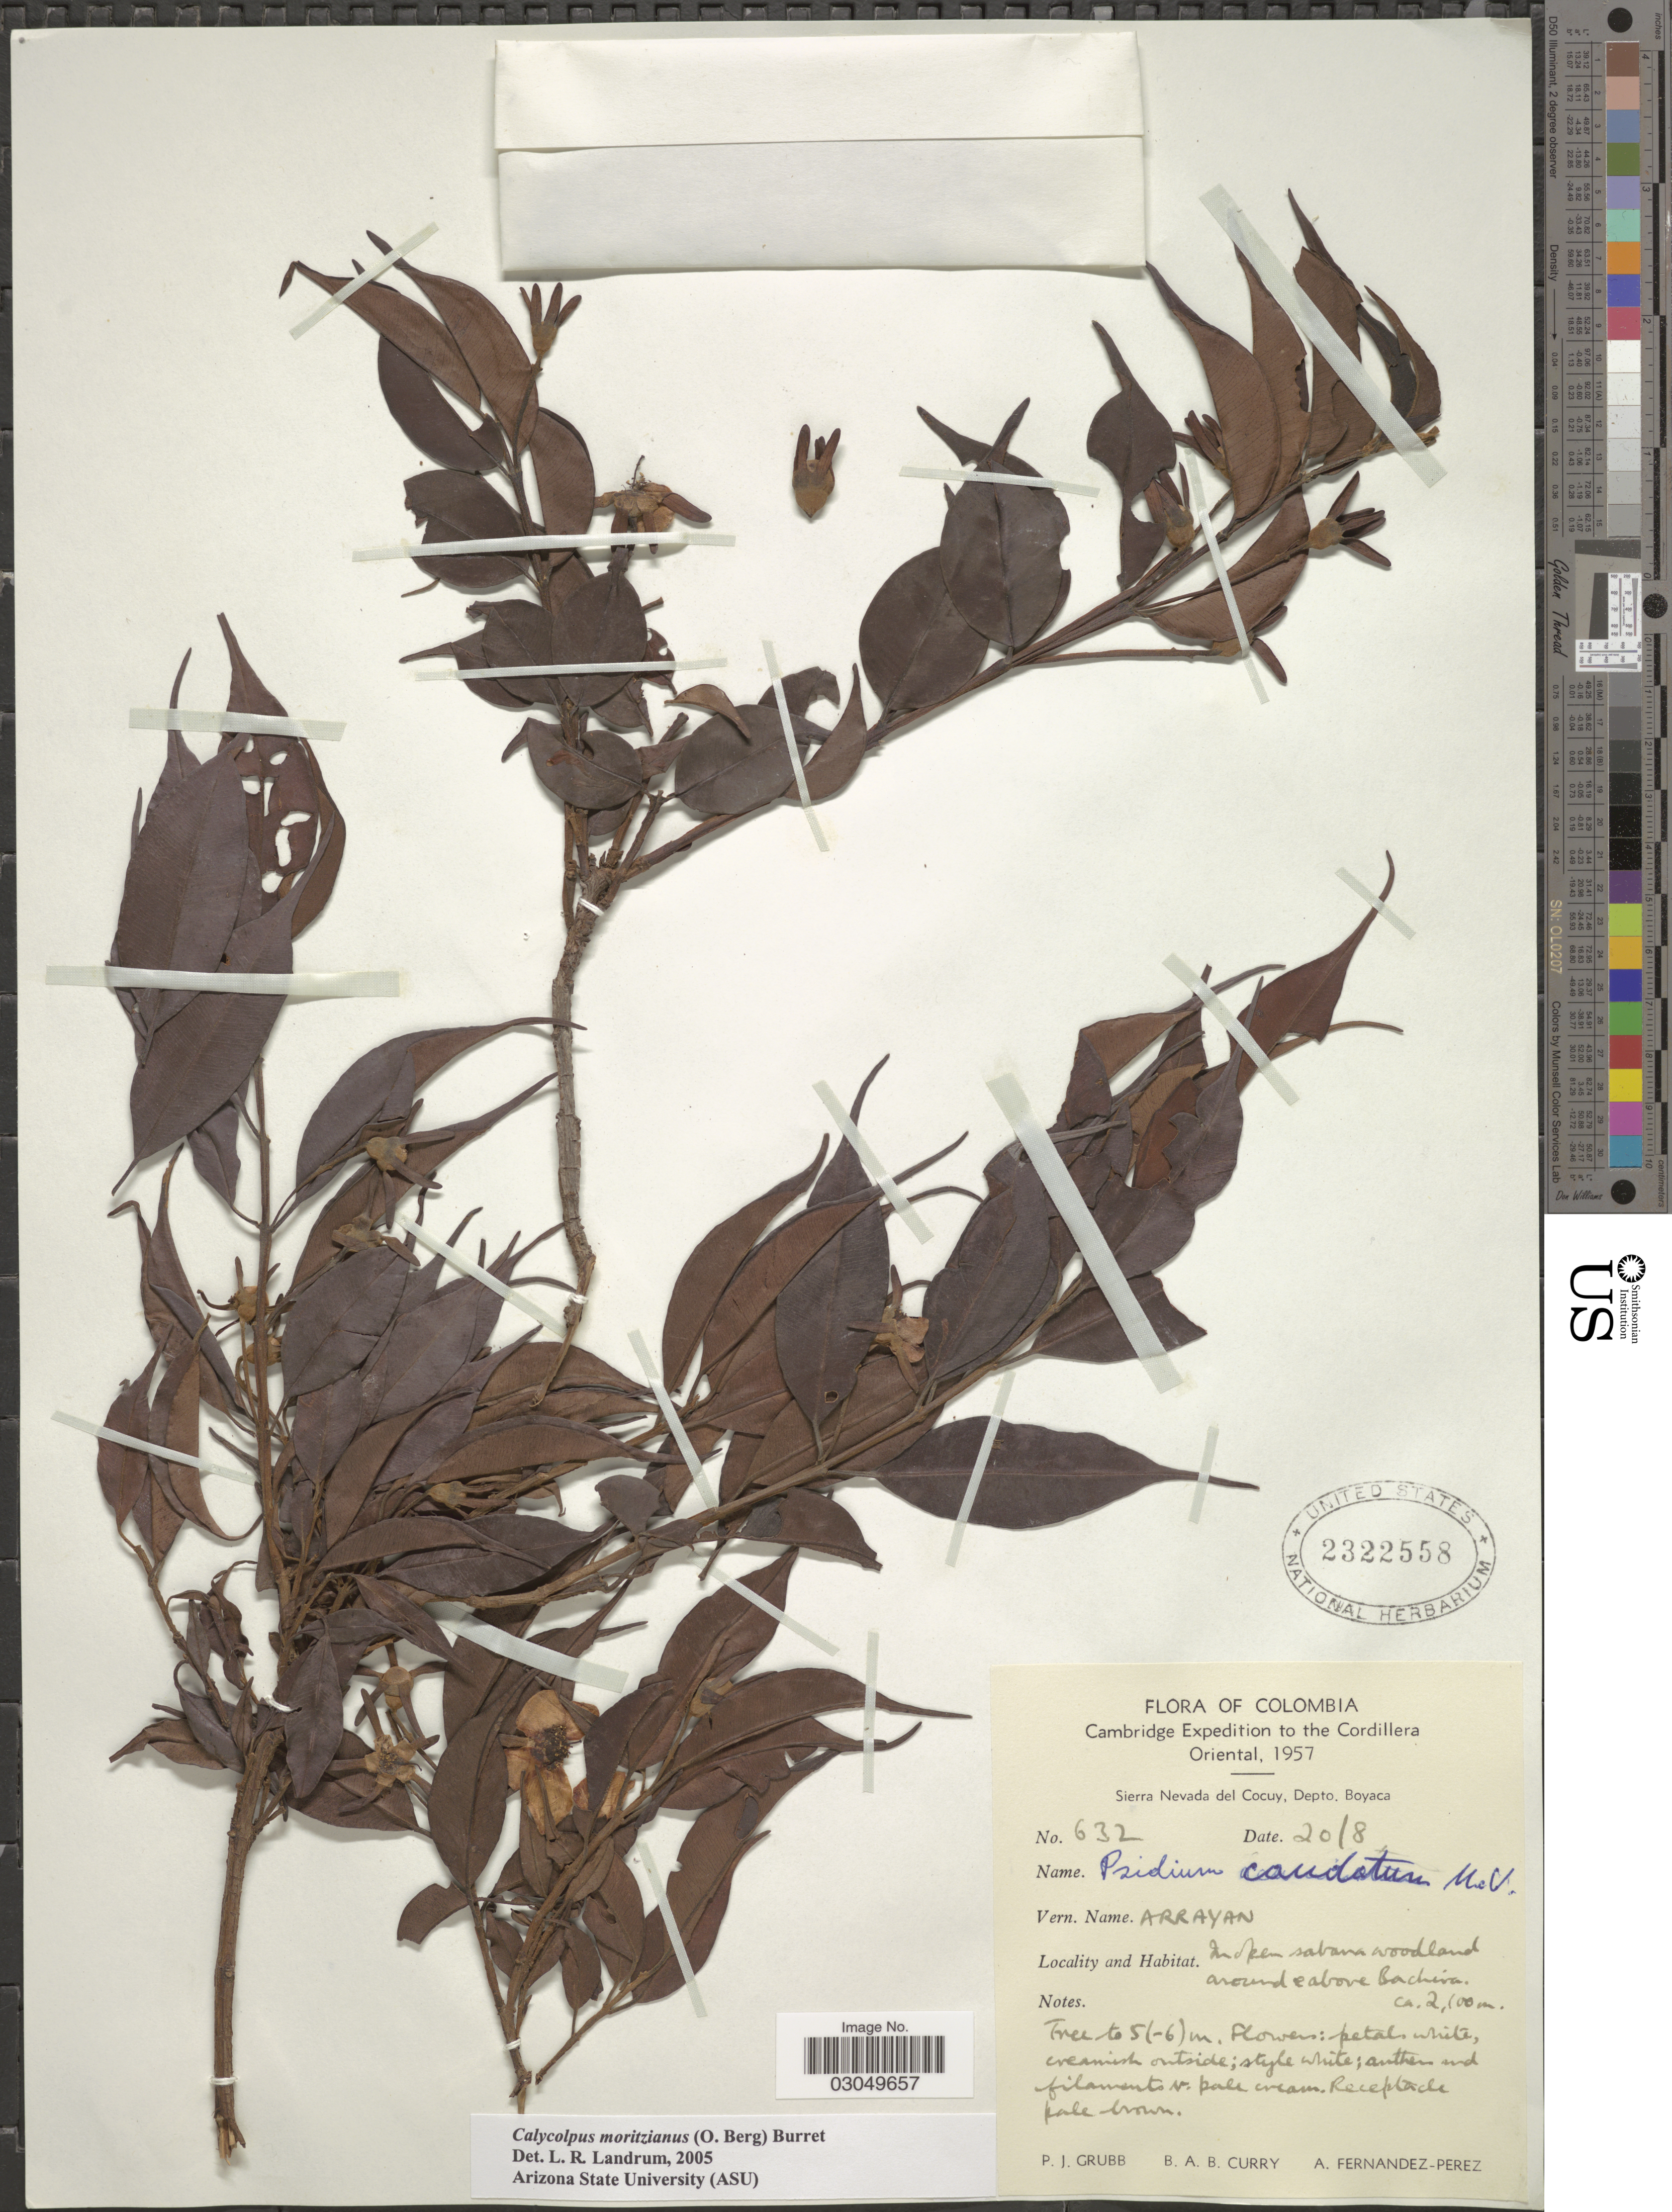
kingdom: Plantae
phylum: Tracheophyta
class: Magnoliopsida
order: Myrtales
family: Myrtaceae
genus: Calycolpus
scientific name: Calycolpus moritzianus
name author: (O. Berg) Burret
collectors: P. J. Grubb, B. A. B. Curry & A. Fernández-Pérez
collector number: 632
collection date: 1957-08-20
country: Colombia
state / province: Boyacá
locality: Cordillera Oriental. Sierra Nevada del Cocuy, Depto. Boyaca. Around & above Bachira.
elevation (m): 2100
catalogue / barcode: US 2322558